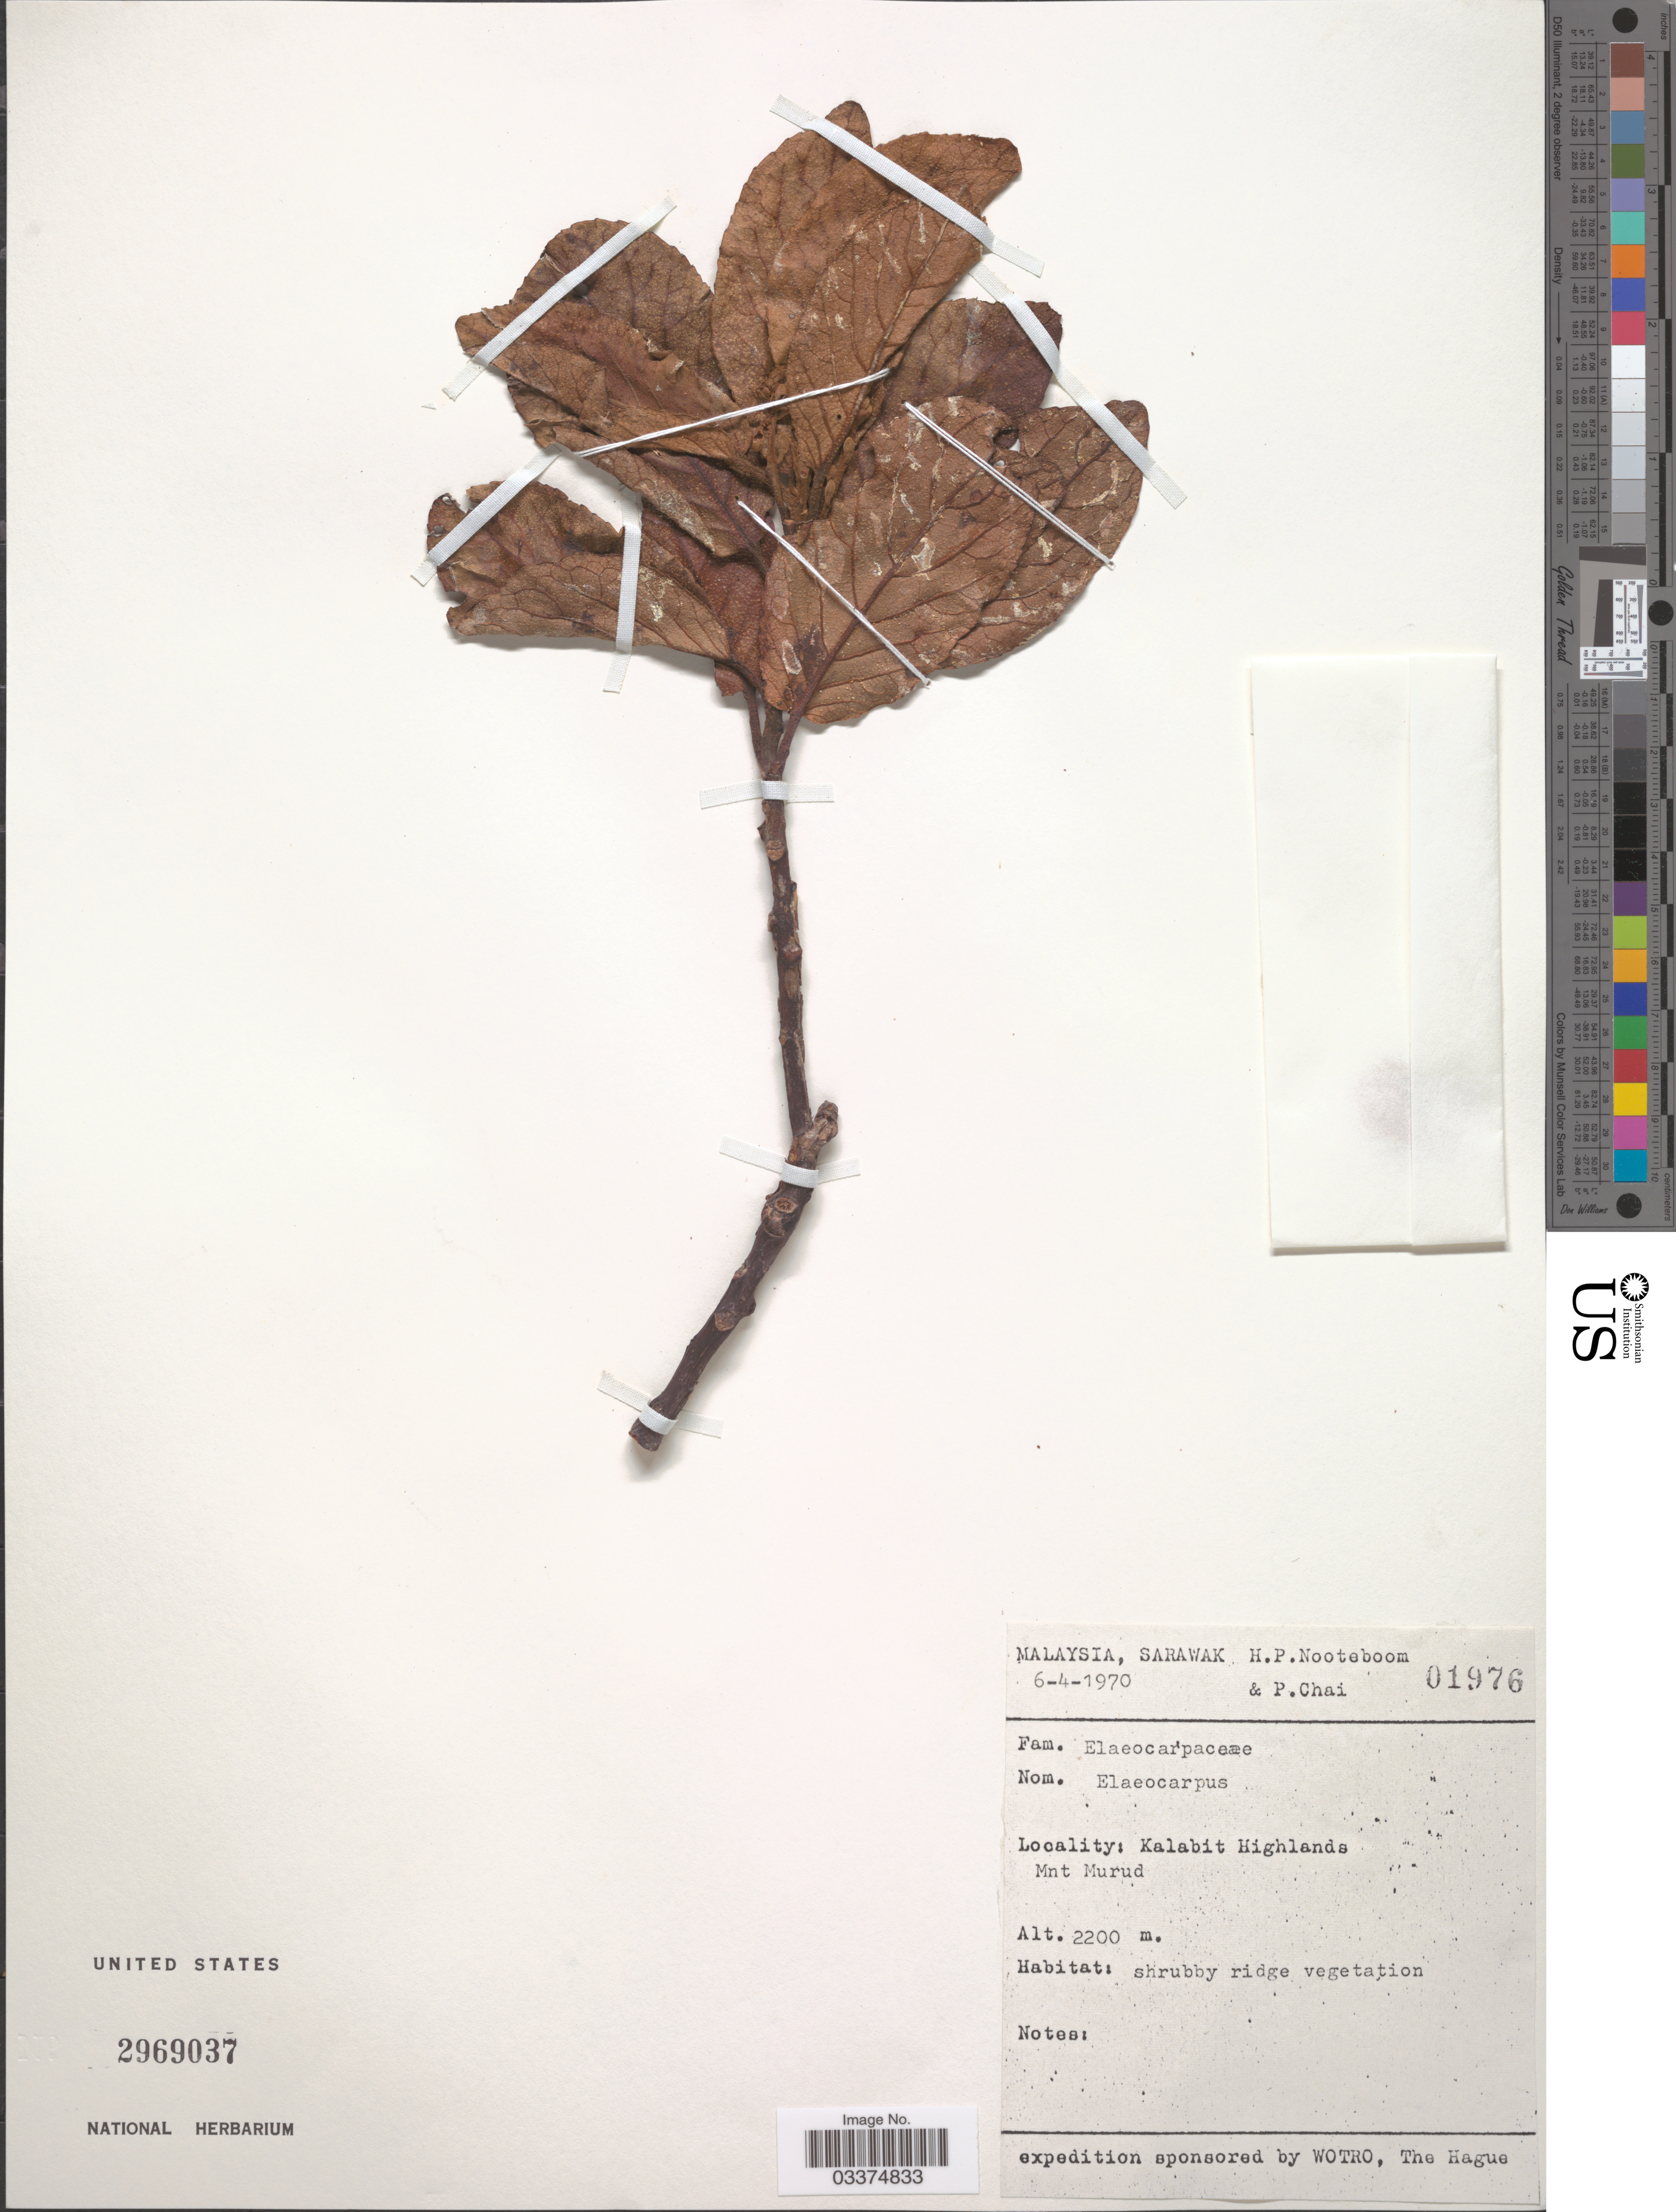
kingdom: Plantae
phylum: Tracheophyta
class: Magnoliopsida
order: Oxalidales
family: Elaeocarpaceae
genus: Elaeocarpus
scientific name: Elaeocarpus sp.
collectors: H. P. Nooteboom & P. Chai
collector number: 01976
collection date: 1970-04-06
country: Malaysia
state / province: Sarawak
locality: Kalabit Highlands. Mnt Murud.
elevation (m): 2200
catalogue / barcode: US 2969037